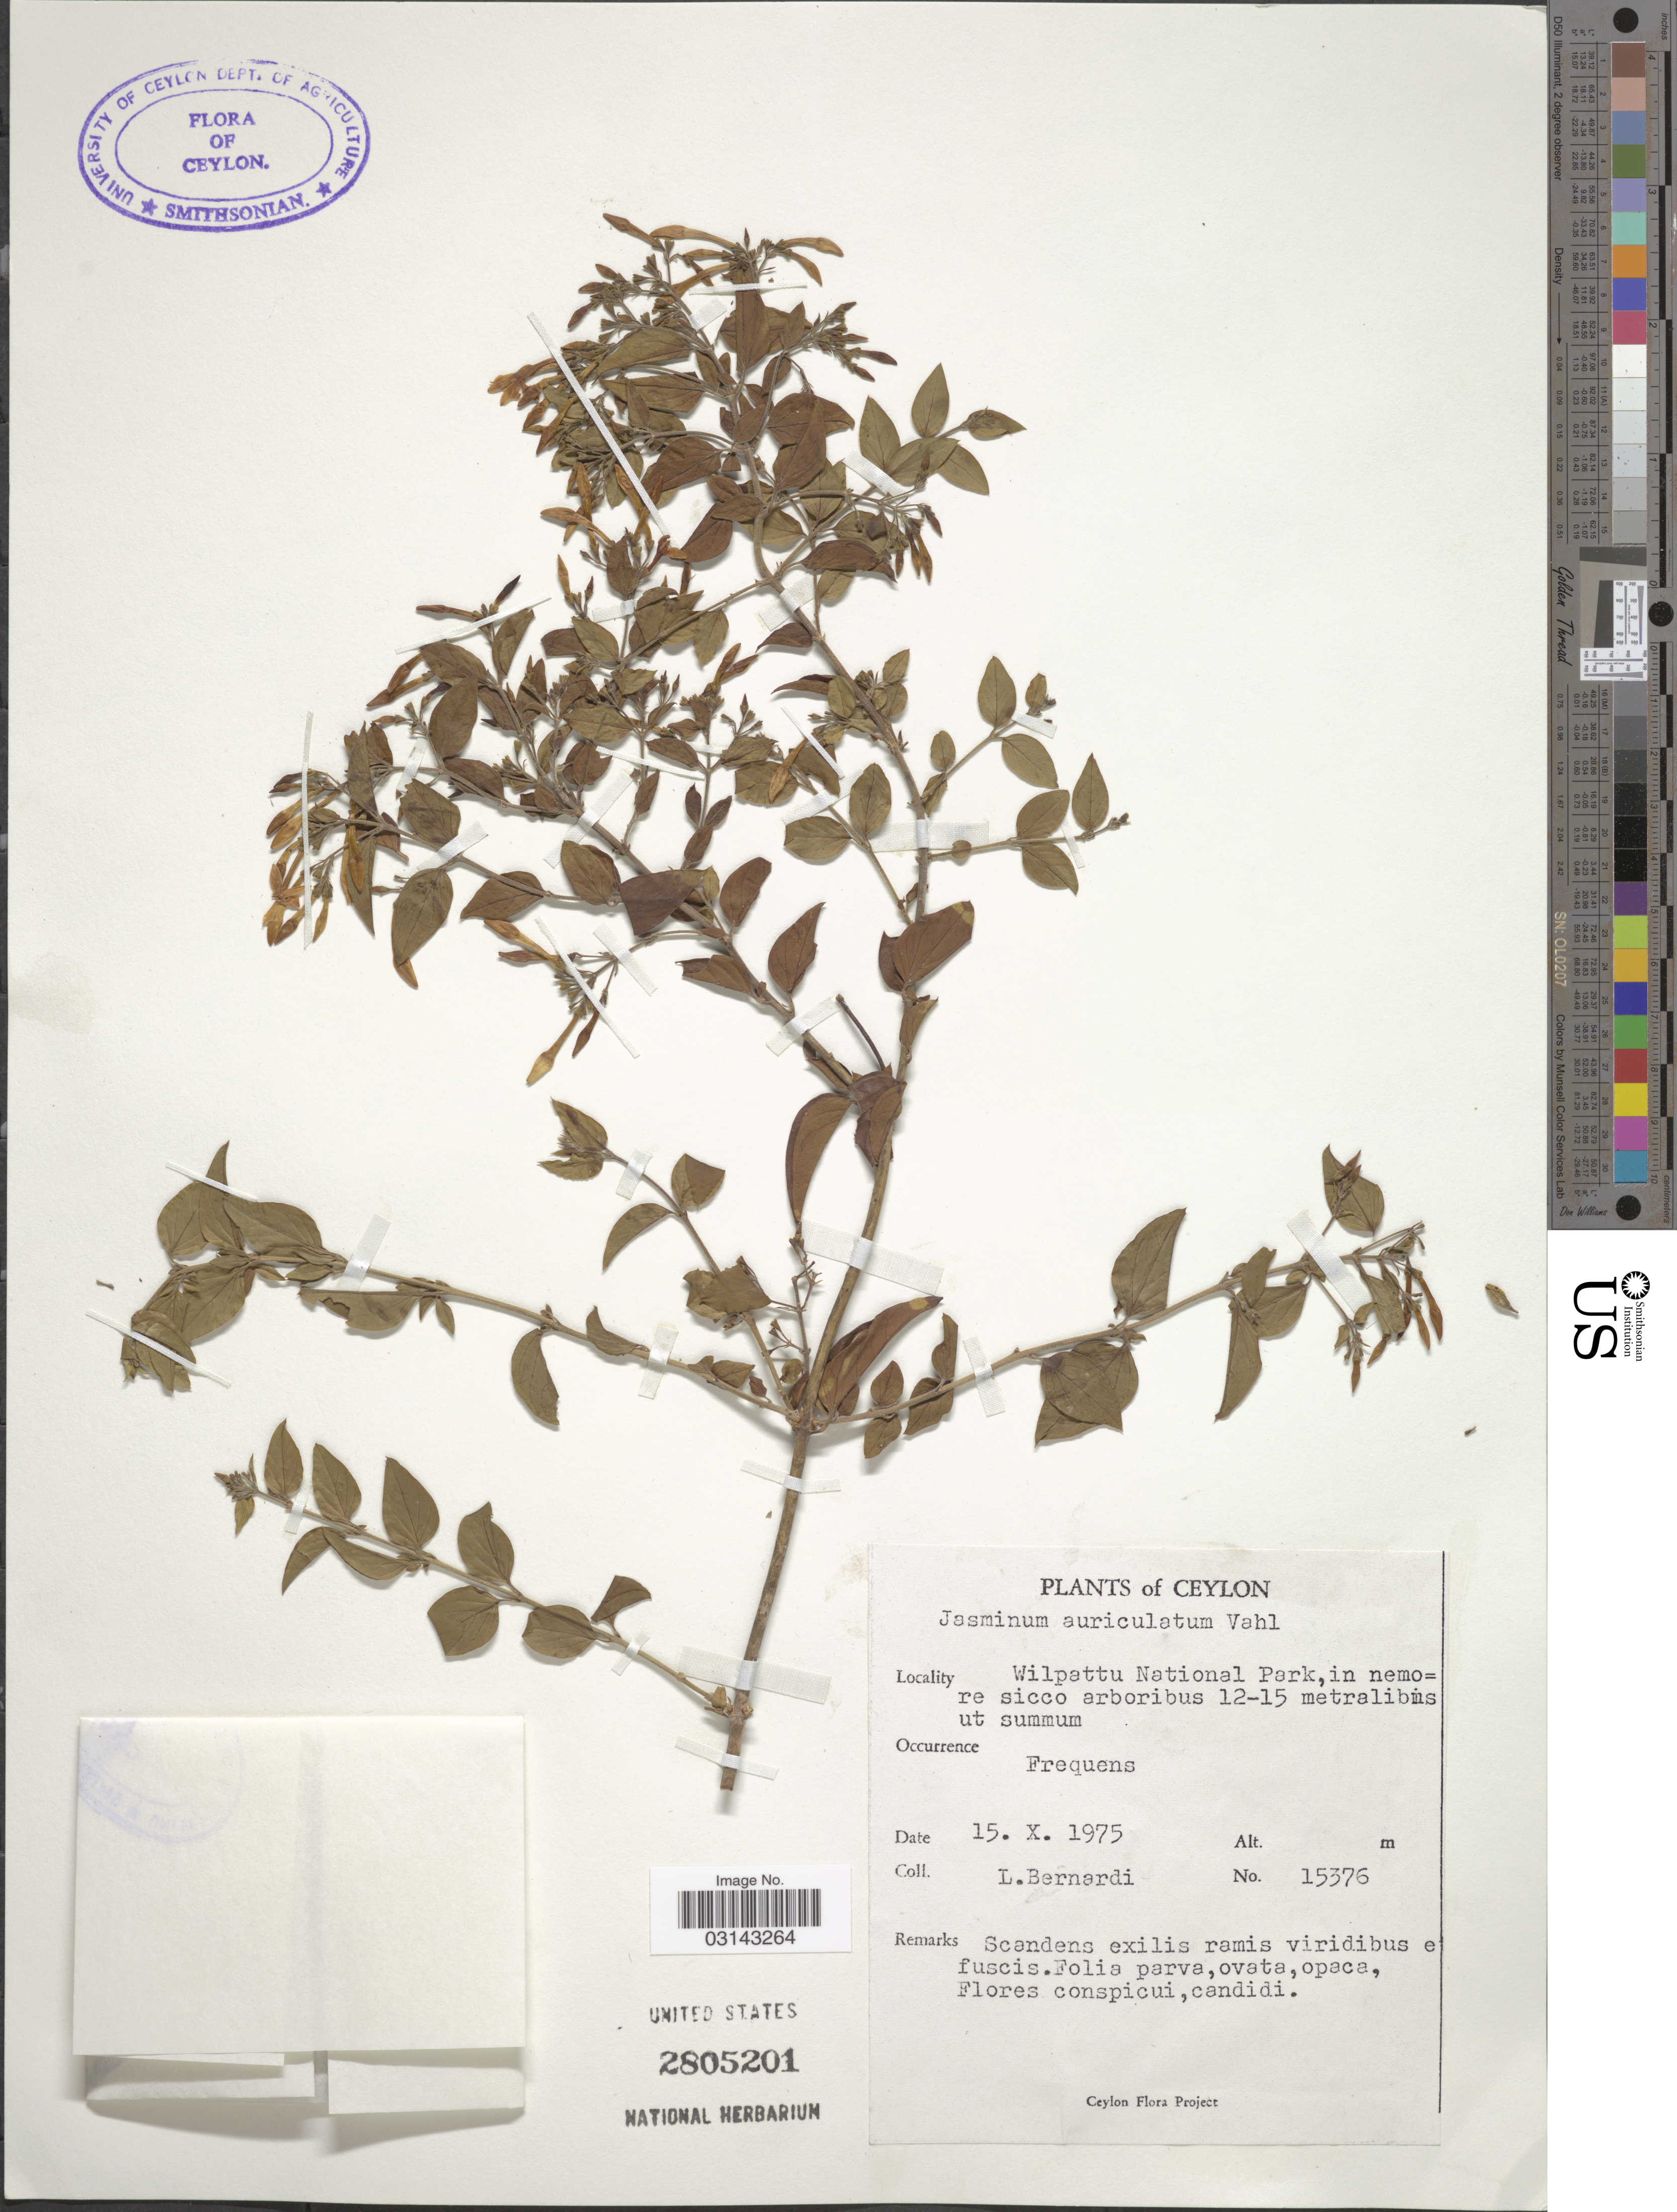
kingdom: Plantae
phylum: Tracheophyta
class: Magnoliopsida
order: Lamiales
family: Oleaceae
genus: Jasminum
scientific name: Jasminum auriculatum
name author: Vahl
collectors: L. Bernardi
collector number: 15375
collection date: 1975-10-15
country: Sri Lanka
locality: Ceylon. Wilpattu National Park.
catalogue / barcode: US 2805201